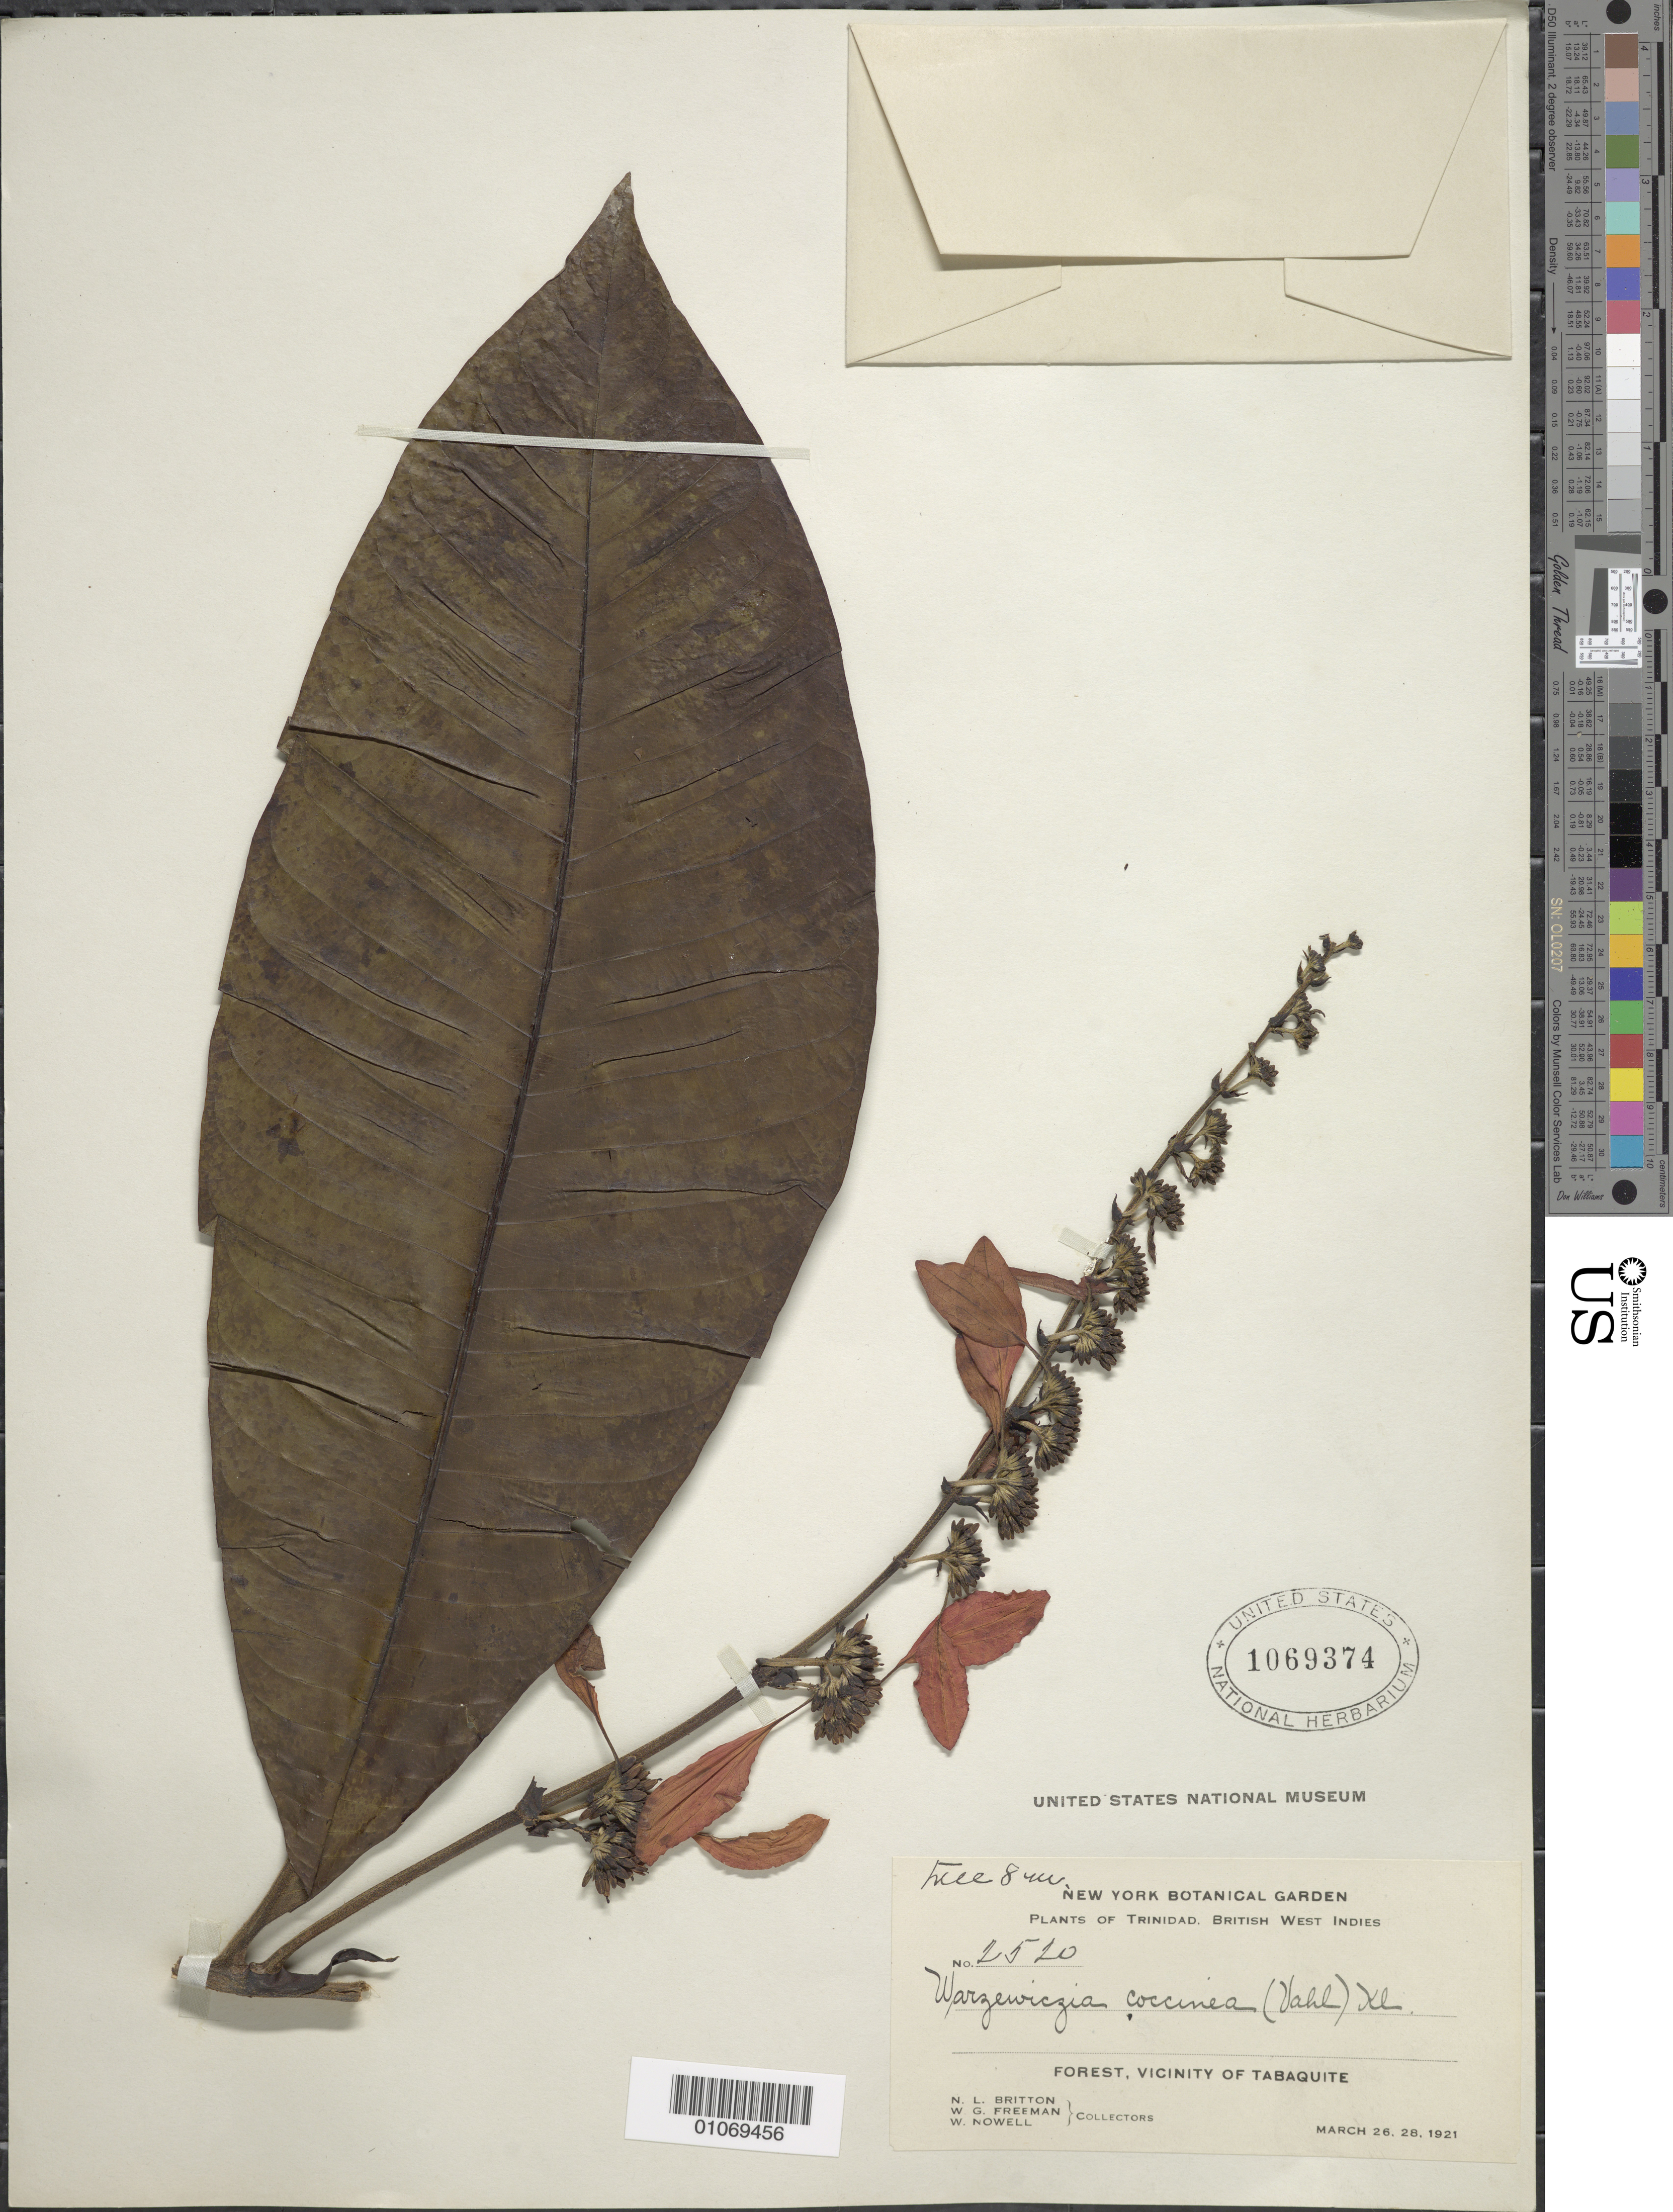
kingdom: Plantae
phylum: Tracheophyta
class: Magnoliopsida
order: Gentianales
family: Rubiaceae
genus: Warszewiczia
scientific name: Warszewiczia coccinea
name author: (Vahl) Klotzsch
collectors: N. Britton, W. Freeman & W. Nowell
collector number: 2520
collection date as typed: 26 Mar 1921 to 28 Mar 1921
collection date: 1921-03-26/1921-03-28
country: Trinidad and Tobago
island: Trinidad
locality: Forest, Vicinity of Tabaquite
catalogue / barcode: US 1069374